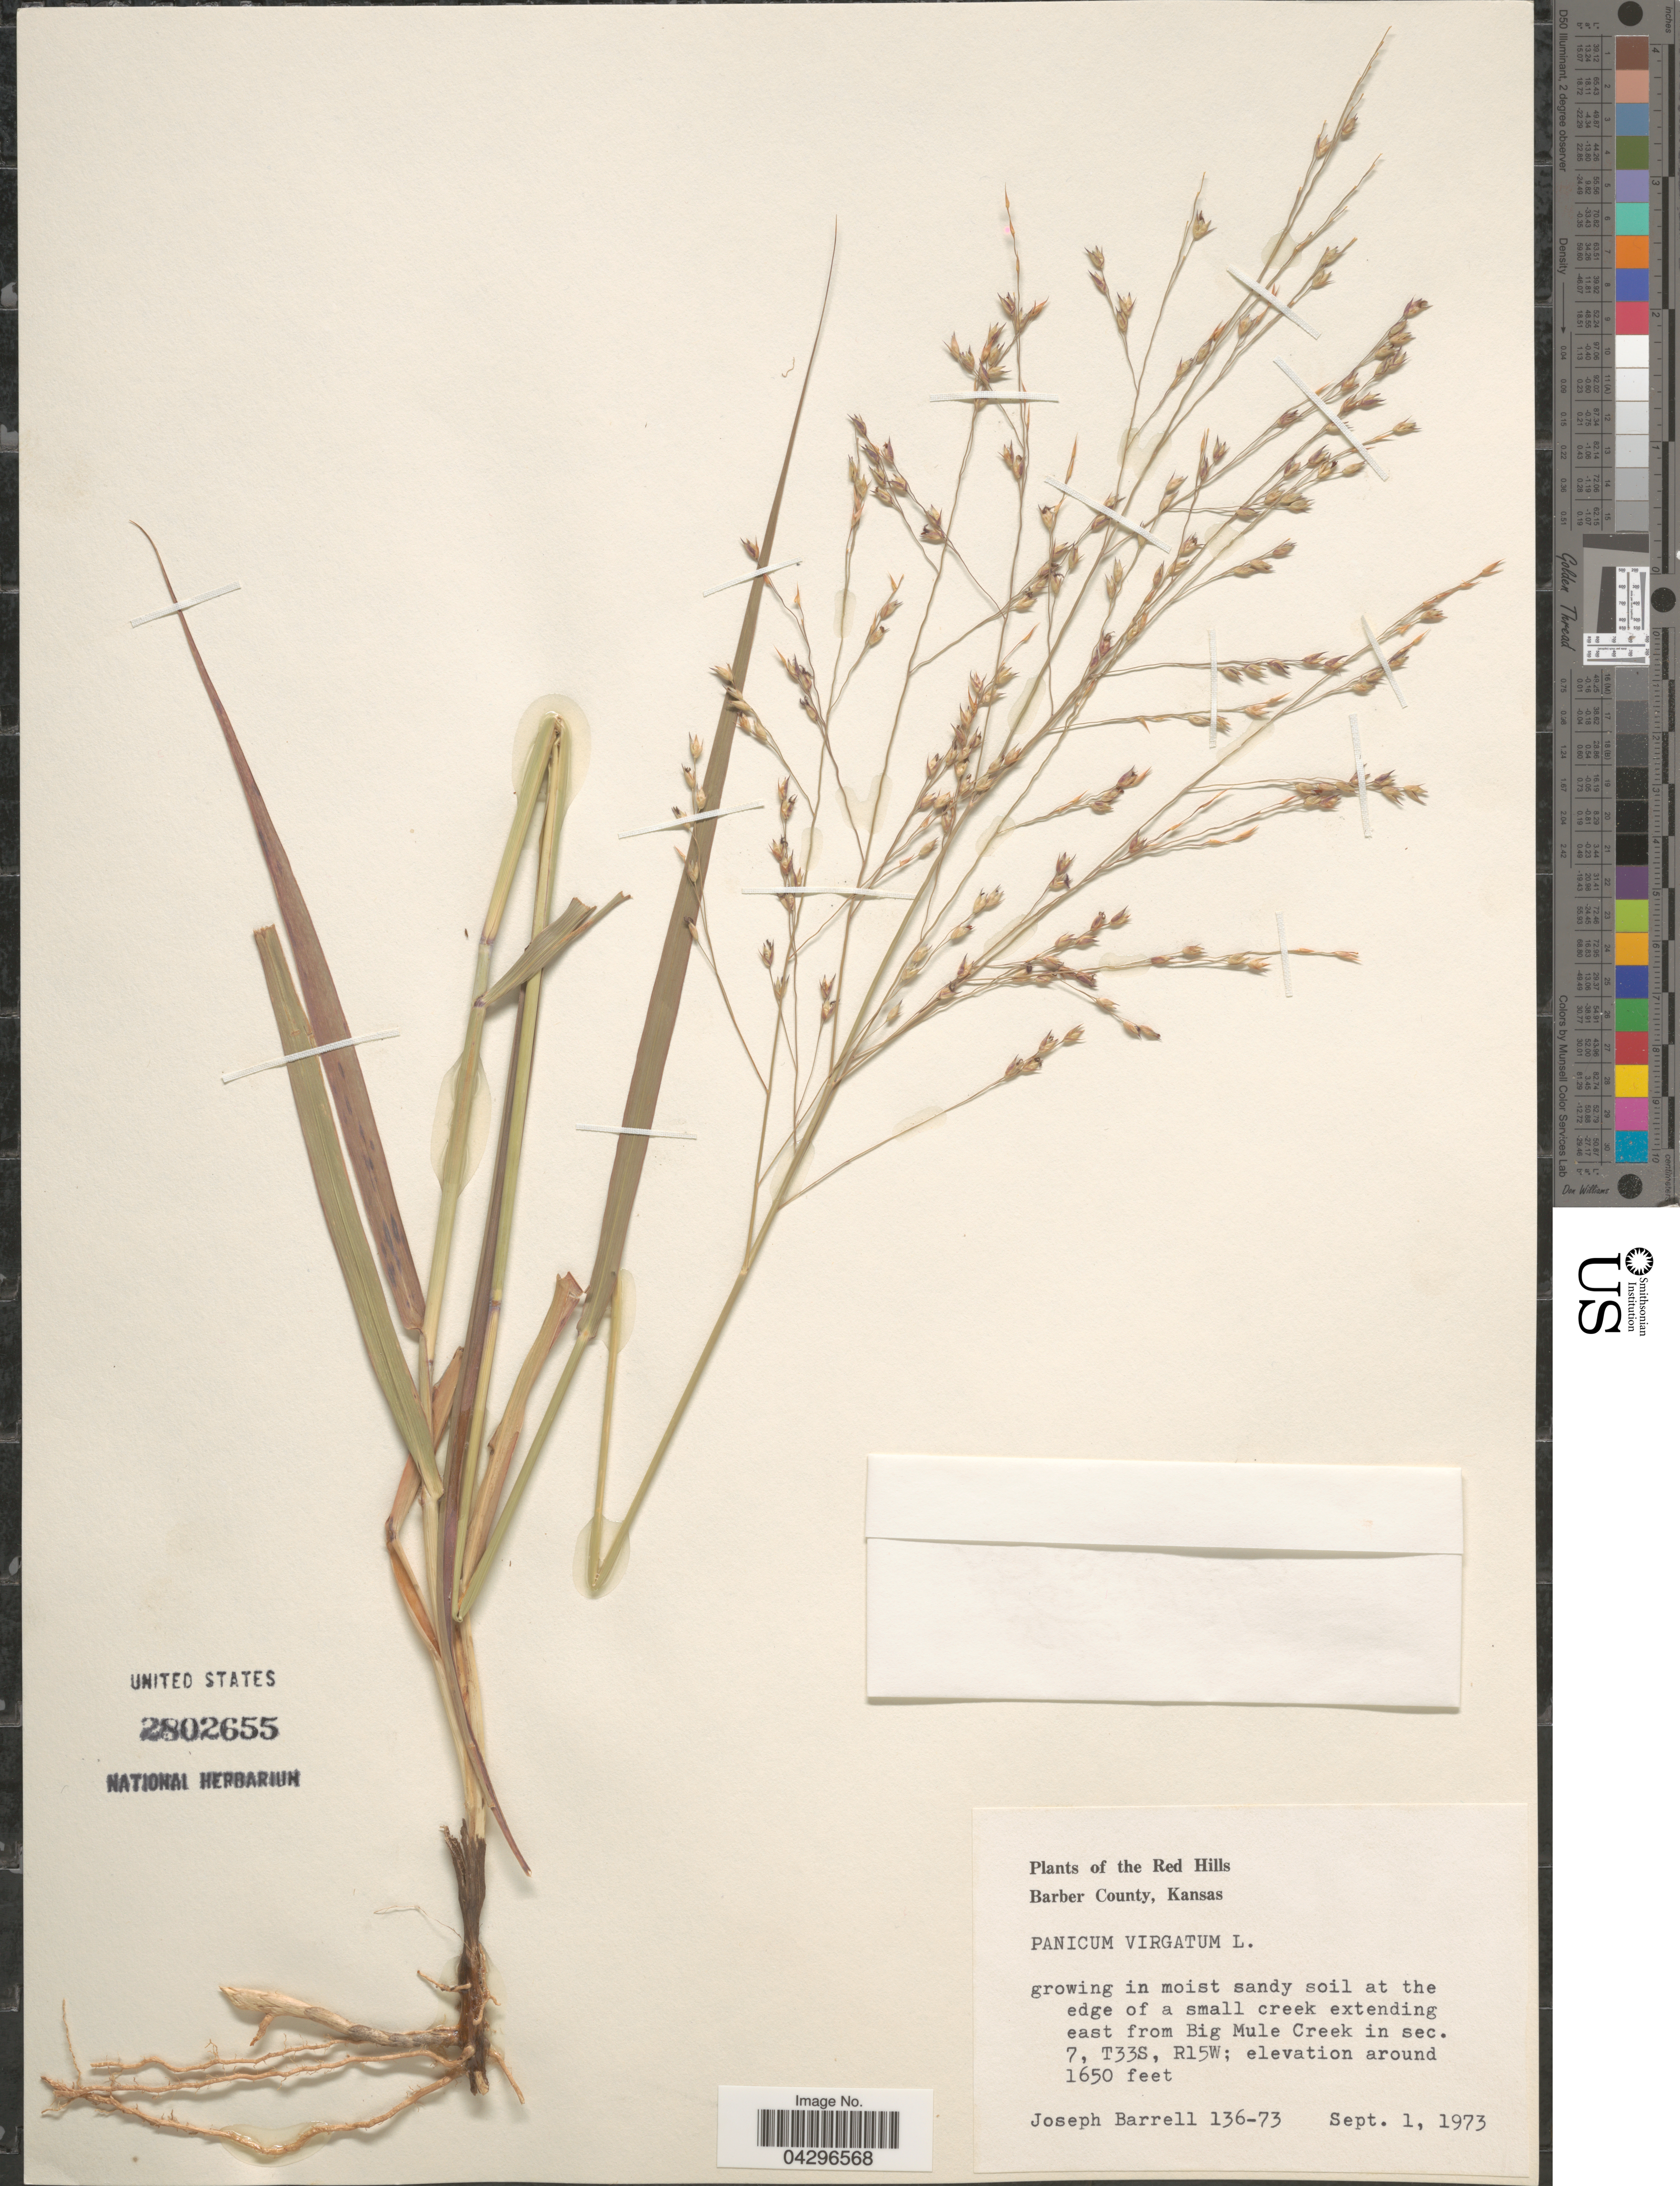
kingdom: Plantae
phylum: Tracheophyta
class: Liliopsida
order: Poales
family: Poaceae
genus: Panicum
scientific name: Panicum virgatum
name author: L.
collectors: J. Barrell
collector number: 136-73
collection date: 1973-09-01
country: United States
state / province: Kansas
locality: The Red Hills. Barber County. Growing in moist sandy soil at the edge of a small creek extending east from Big Mule Creek in sec. 7, T33S, R15W.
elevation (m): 503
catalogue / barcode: US 2802655